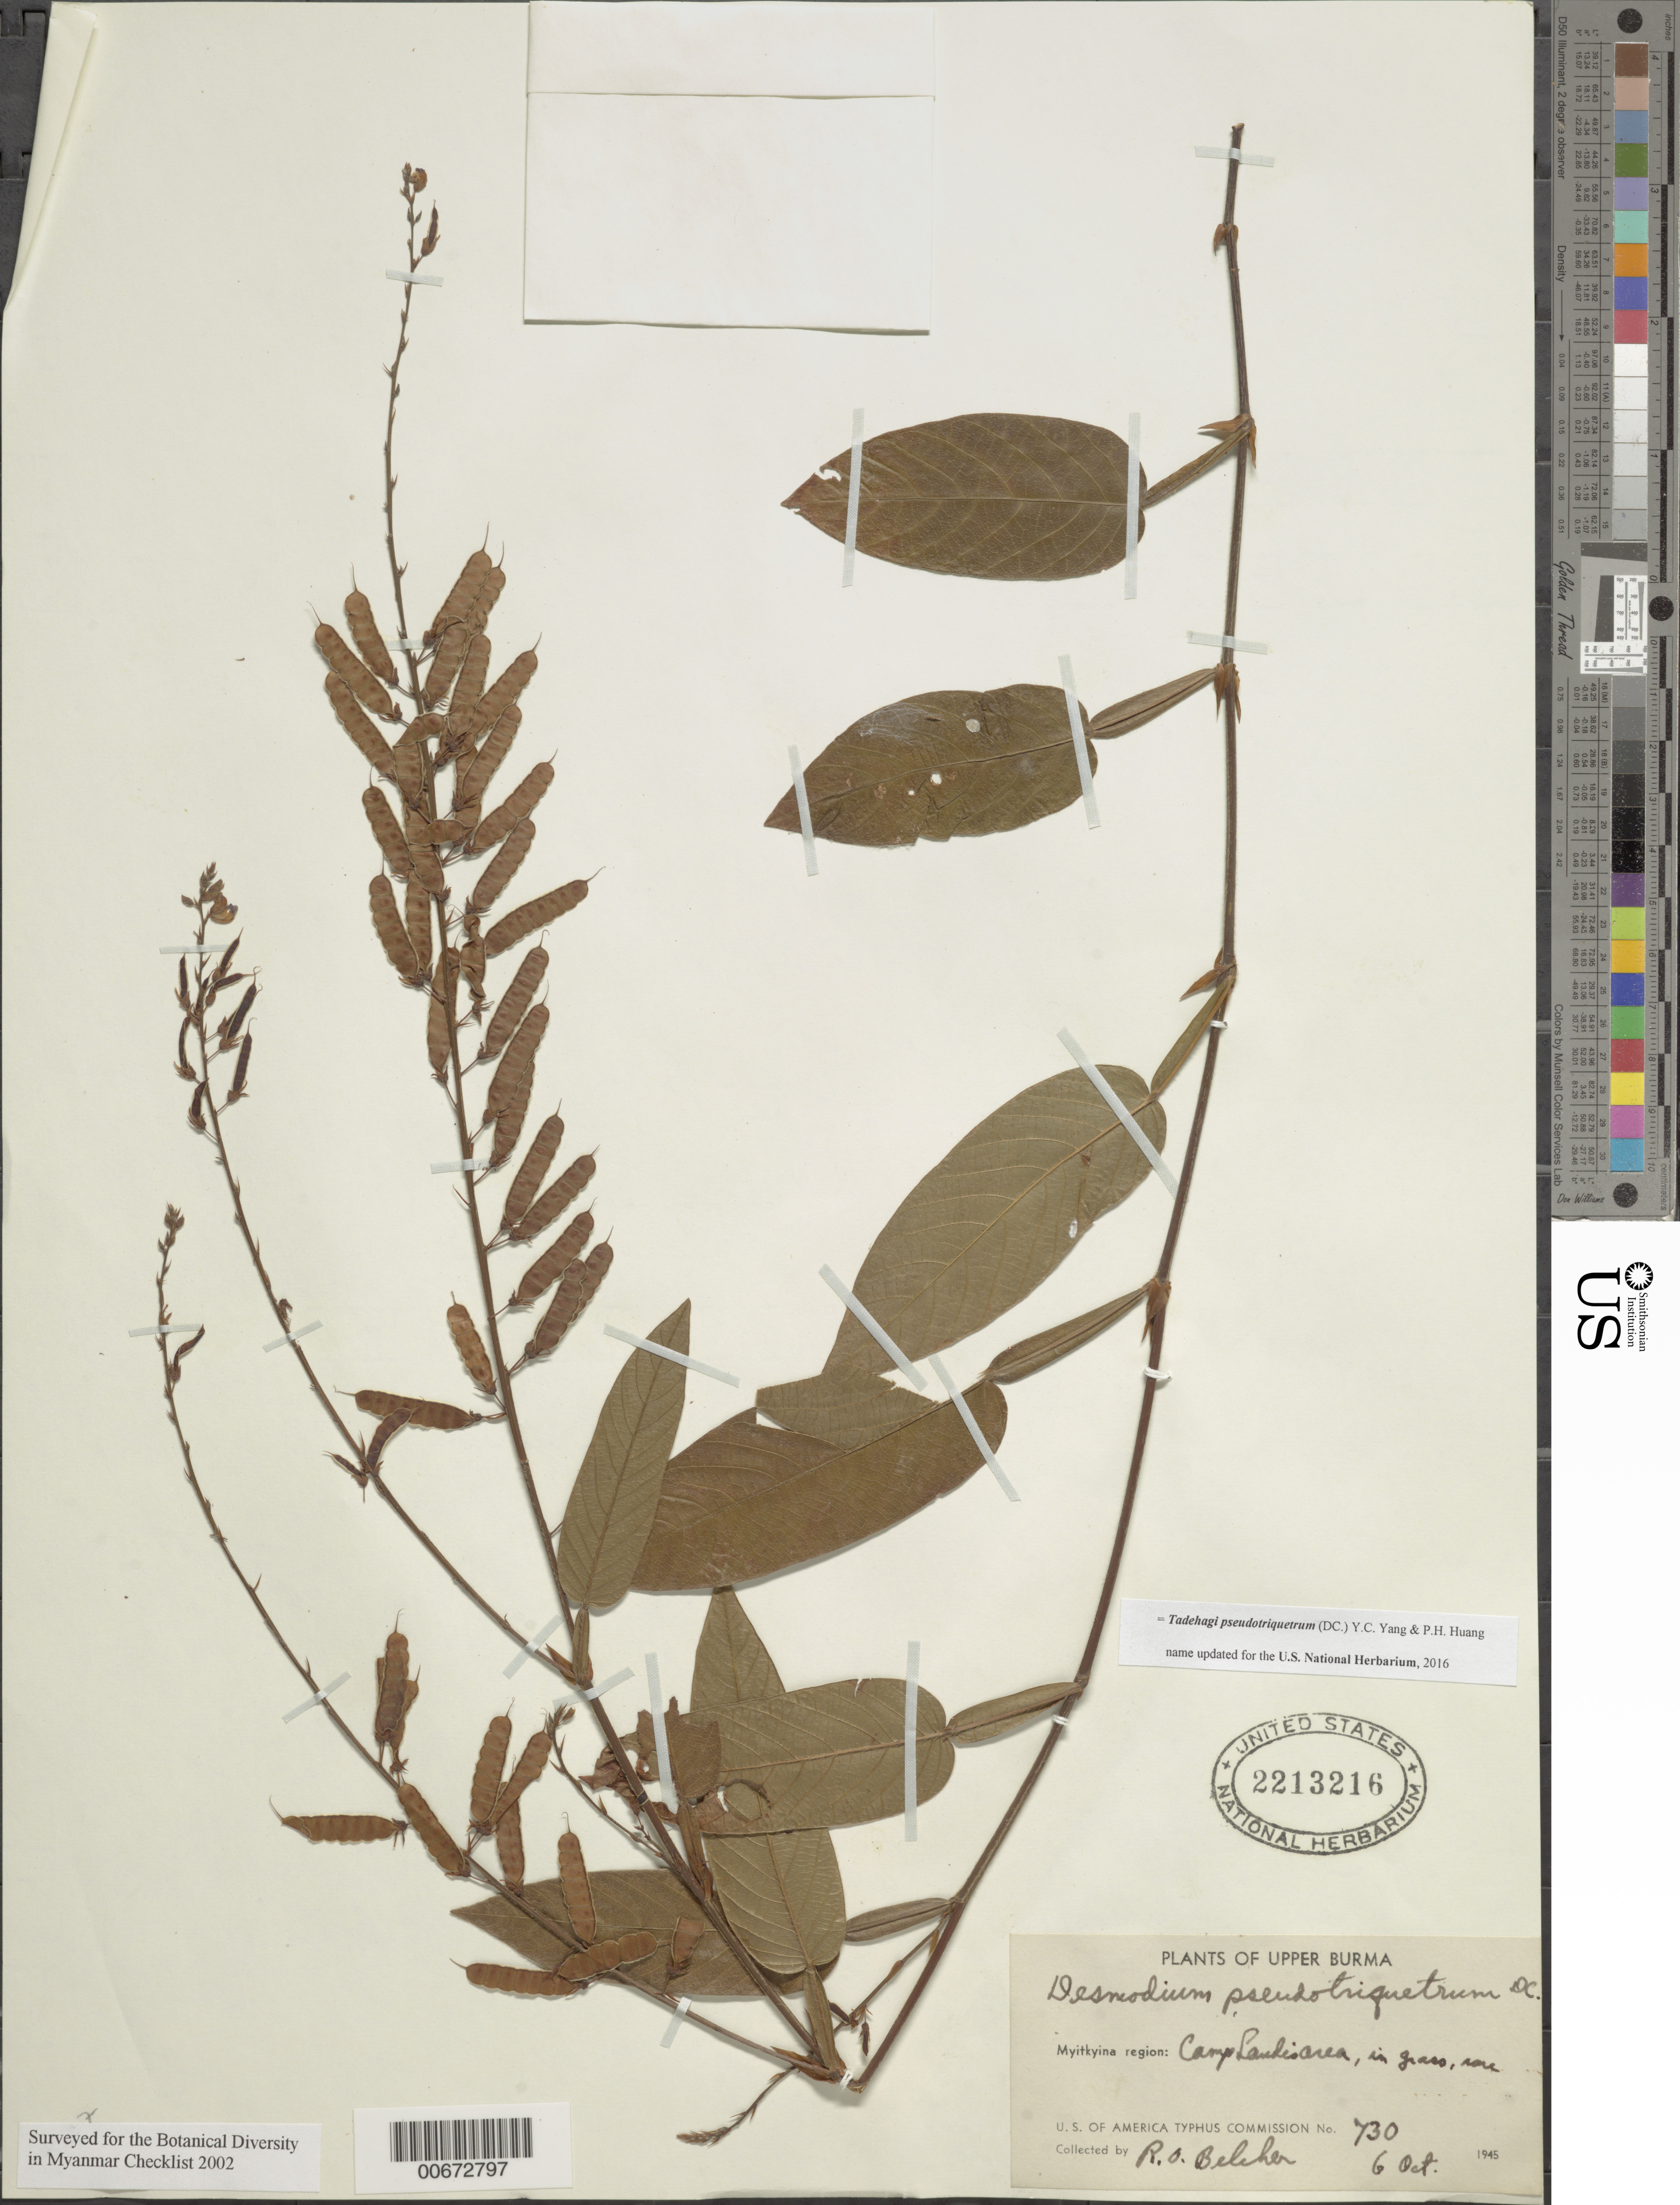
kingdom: Plantae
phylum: Tracheophyta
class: Magnoliopsida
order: Fabales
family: Fabaceae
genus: Tadehagi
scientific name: Tadehagi pseudotriquetrum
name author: (DC.) H. Ohashi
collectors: R. Belcher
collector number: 730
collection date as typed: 06 Oct 1945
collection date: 1945-10-06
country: Myanmar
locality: Myitkyina region, Camp Landis area.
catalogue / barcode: US 2213216